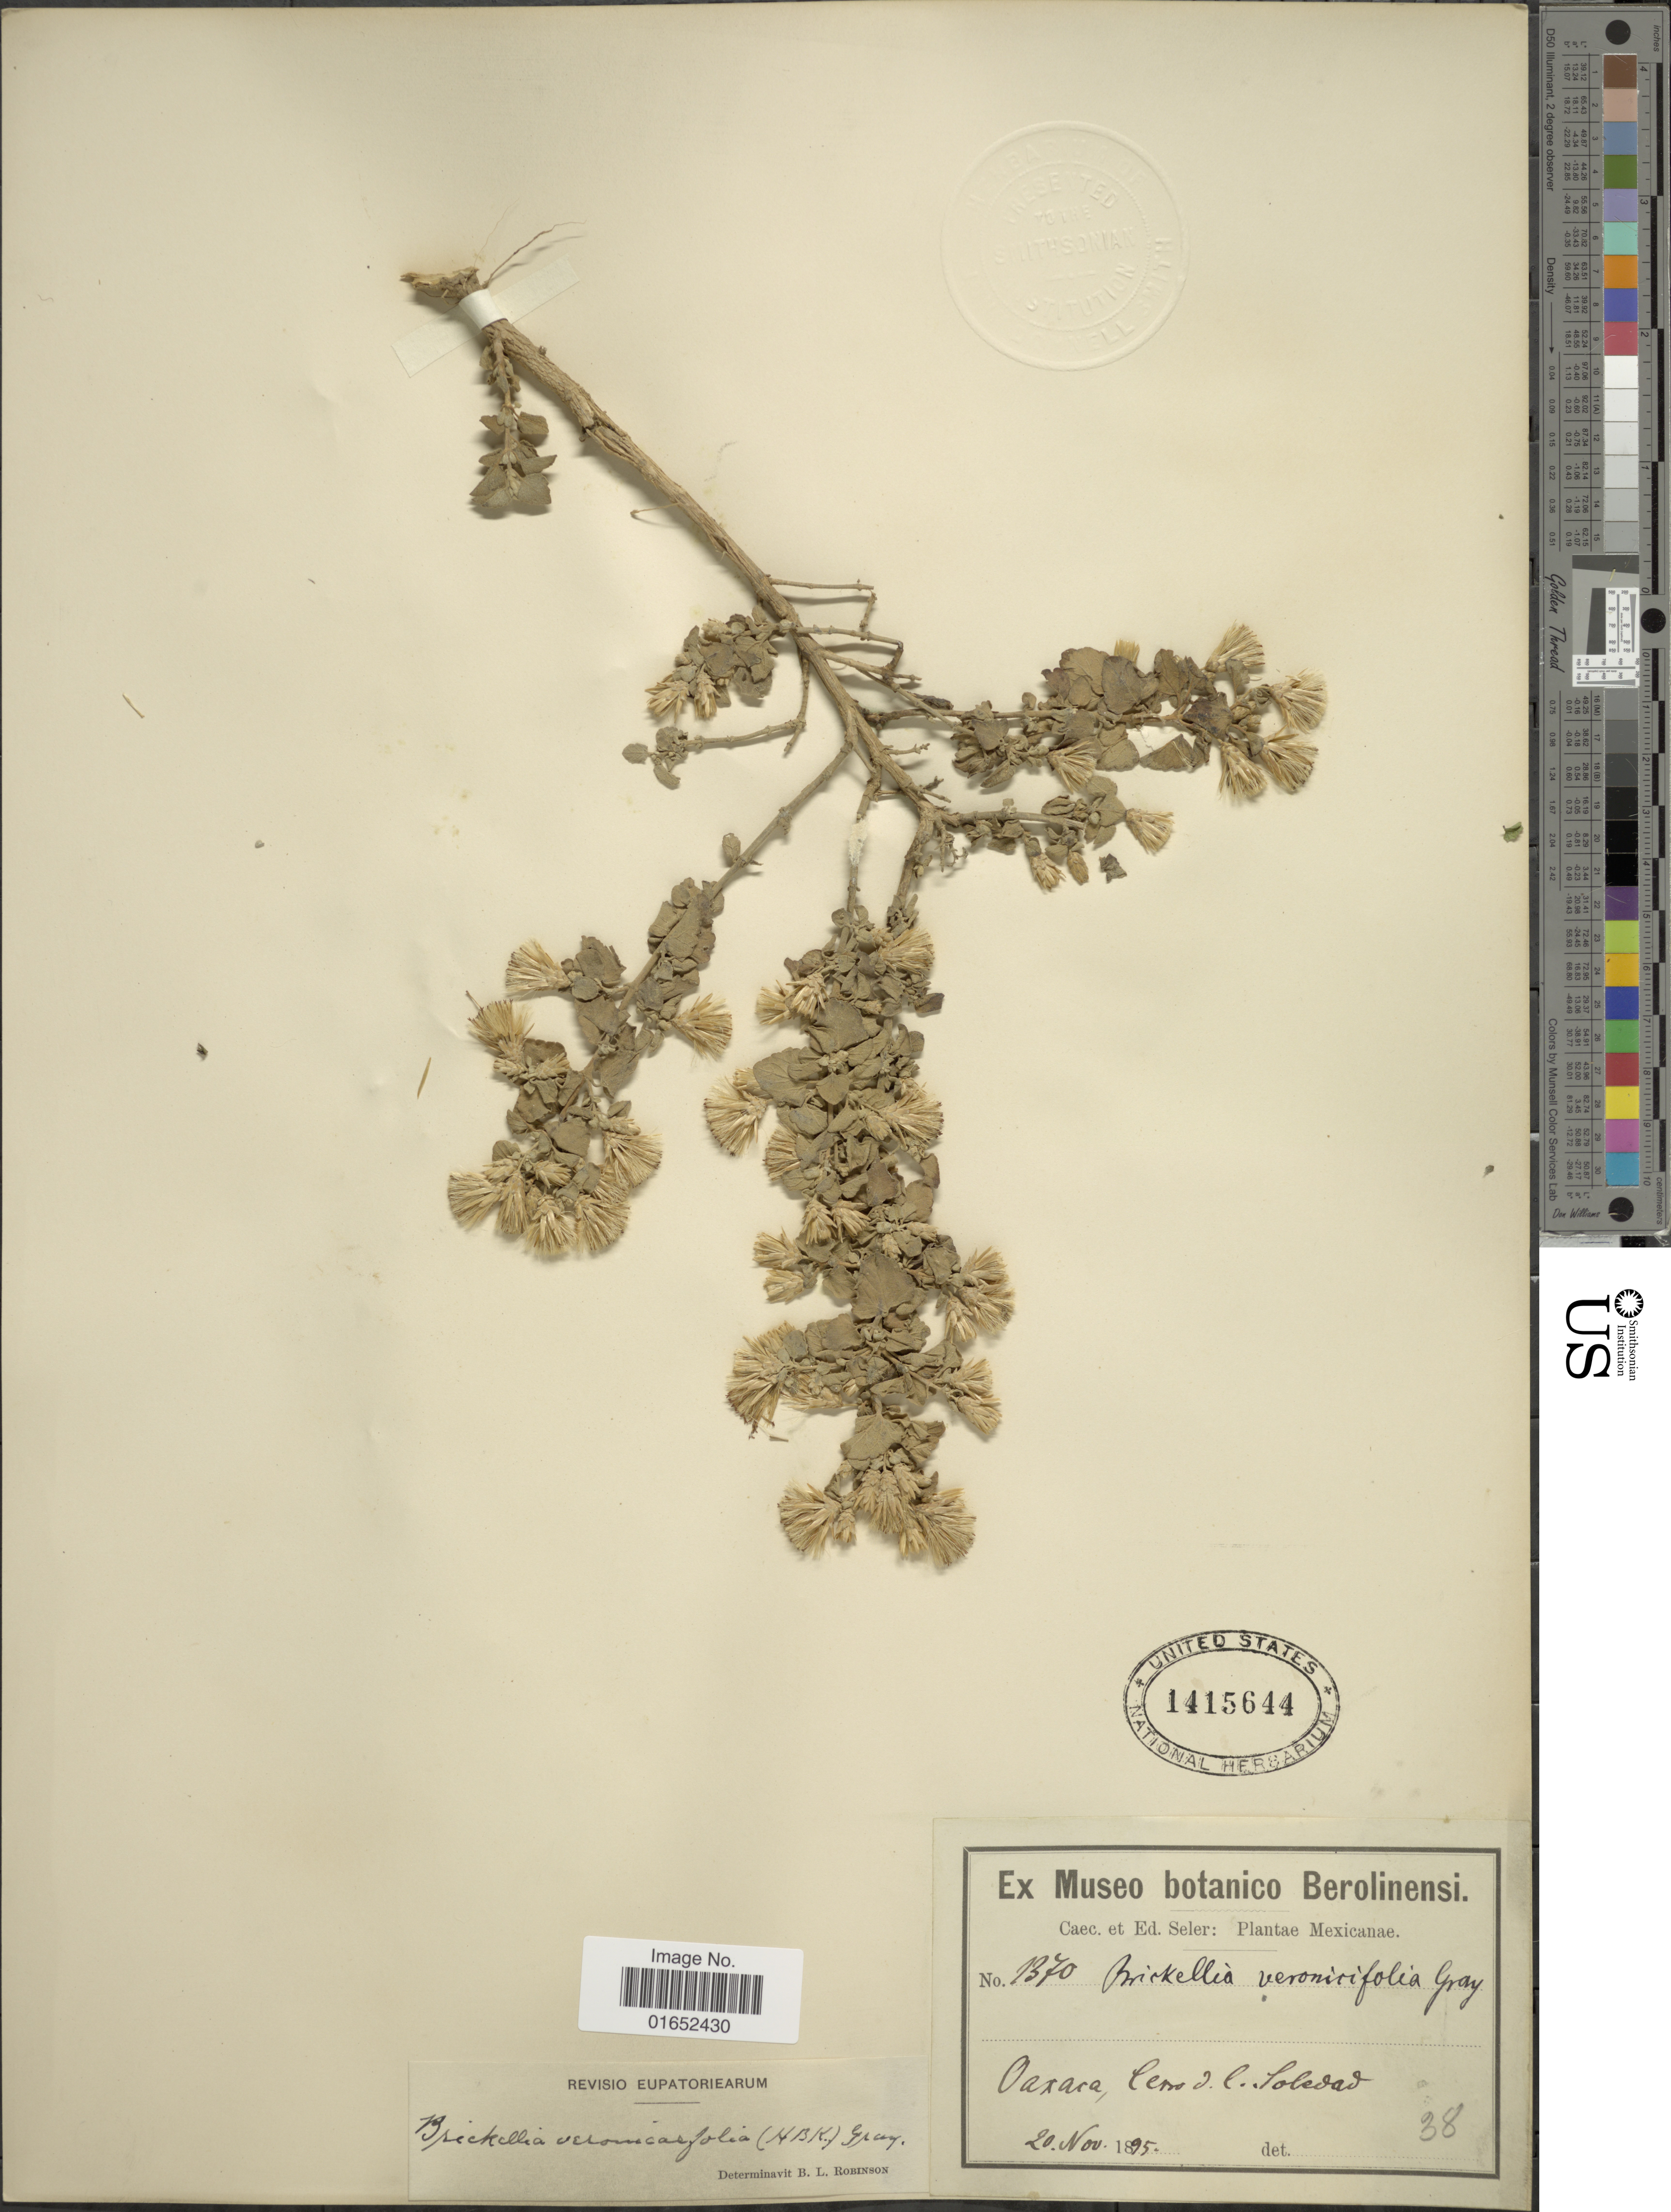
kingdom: Plantae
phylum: Tracheophyta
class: Magnoliopsida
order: Asterales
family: Asteraceae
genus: Brickellia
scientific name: Brickellia veronicaefolia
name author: (Kunth) A. Gray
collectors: ex Caec. et Ed Seler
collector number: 1370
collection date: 1895-11-20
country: Mexico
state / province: Oaxaca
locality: Cero d. l. Soldedad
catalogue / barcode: US 1415644